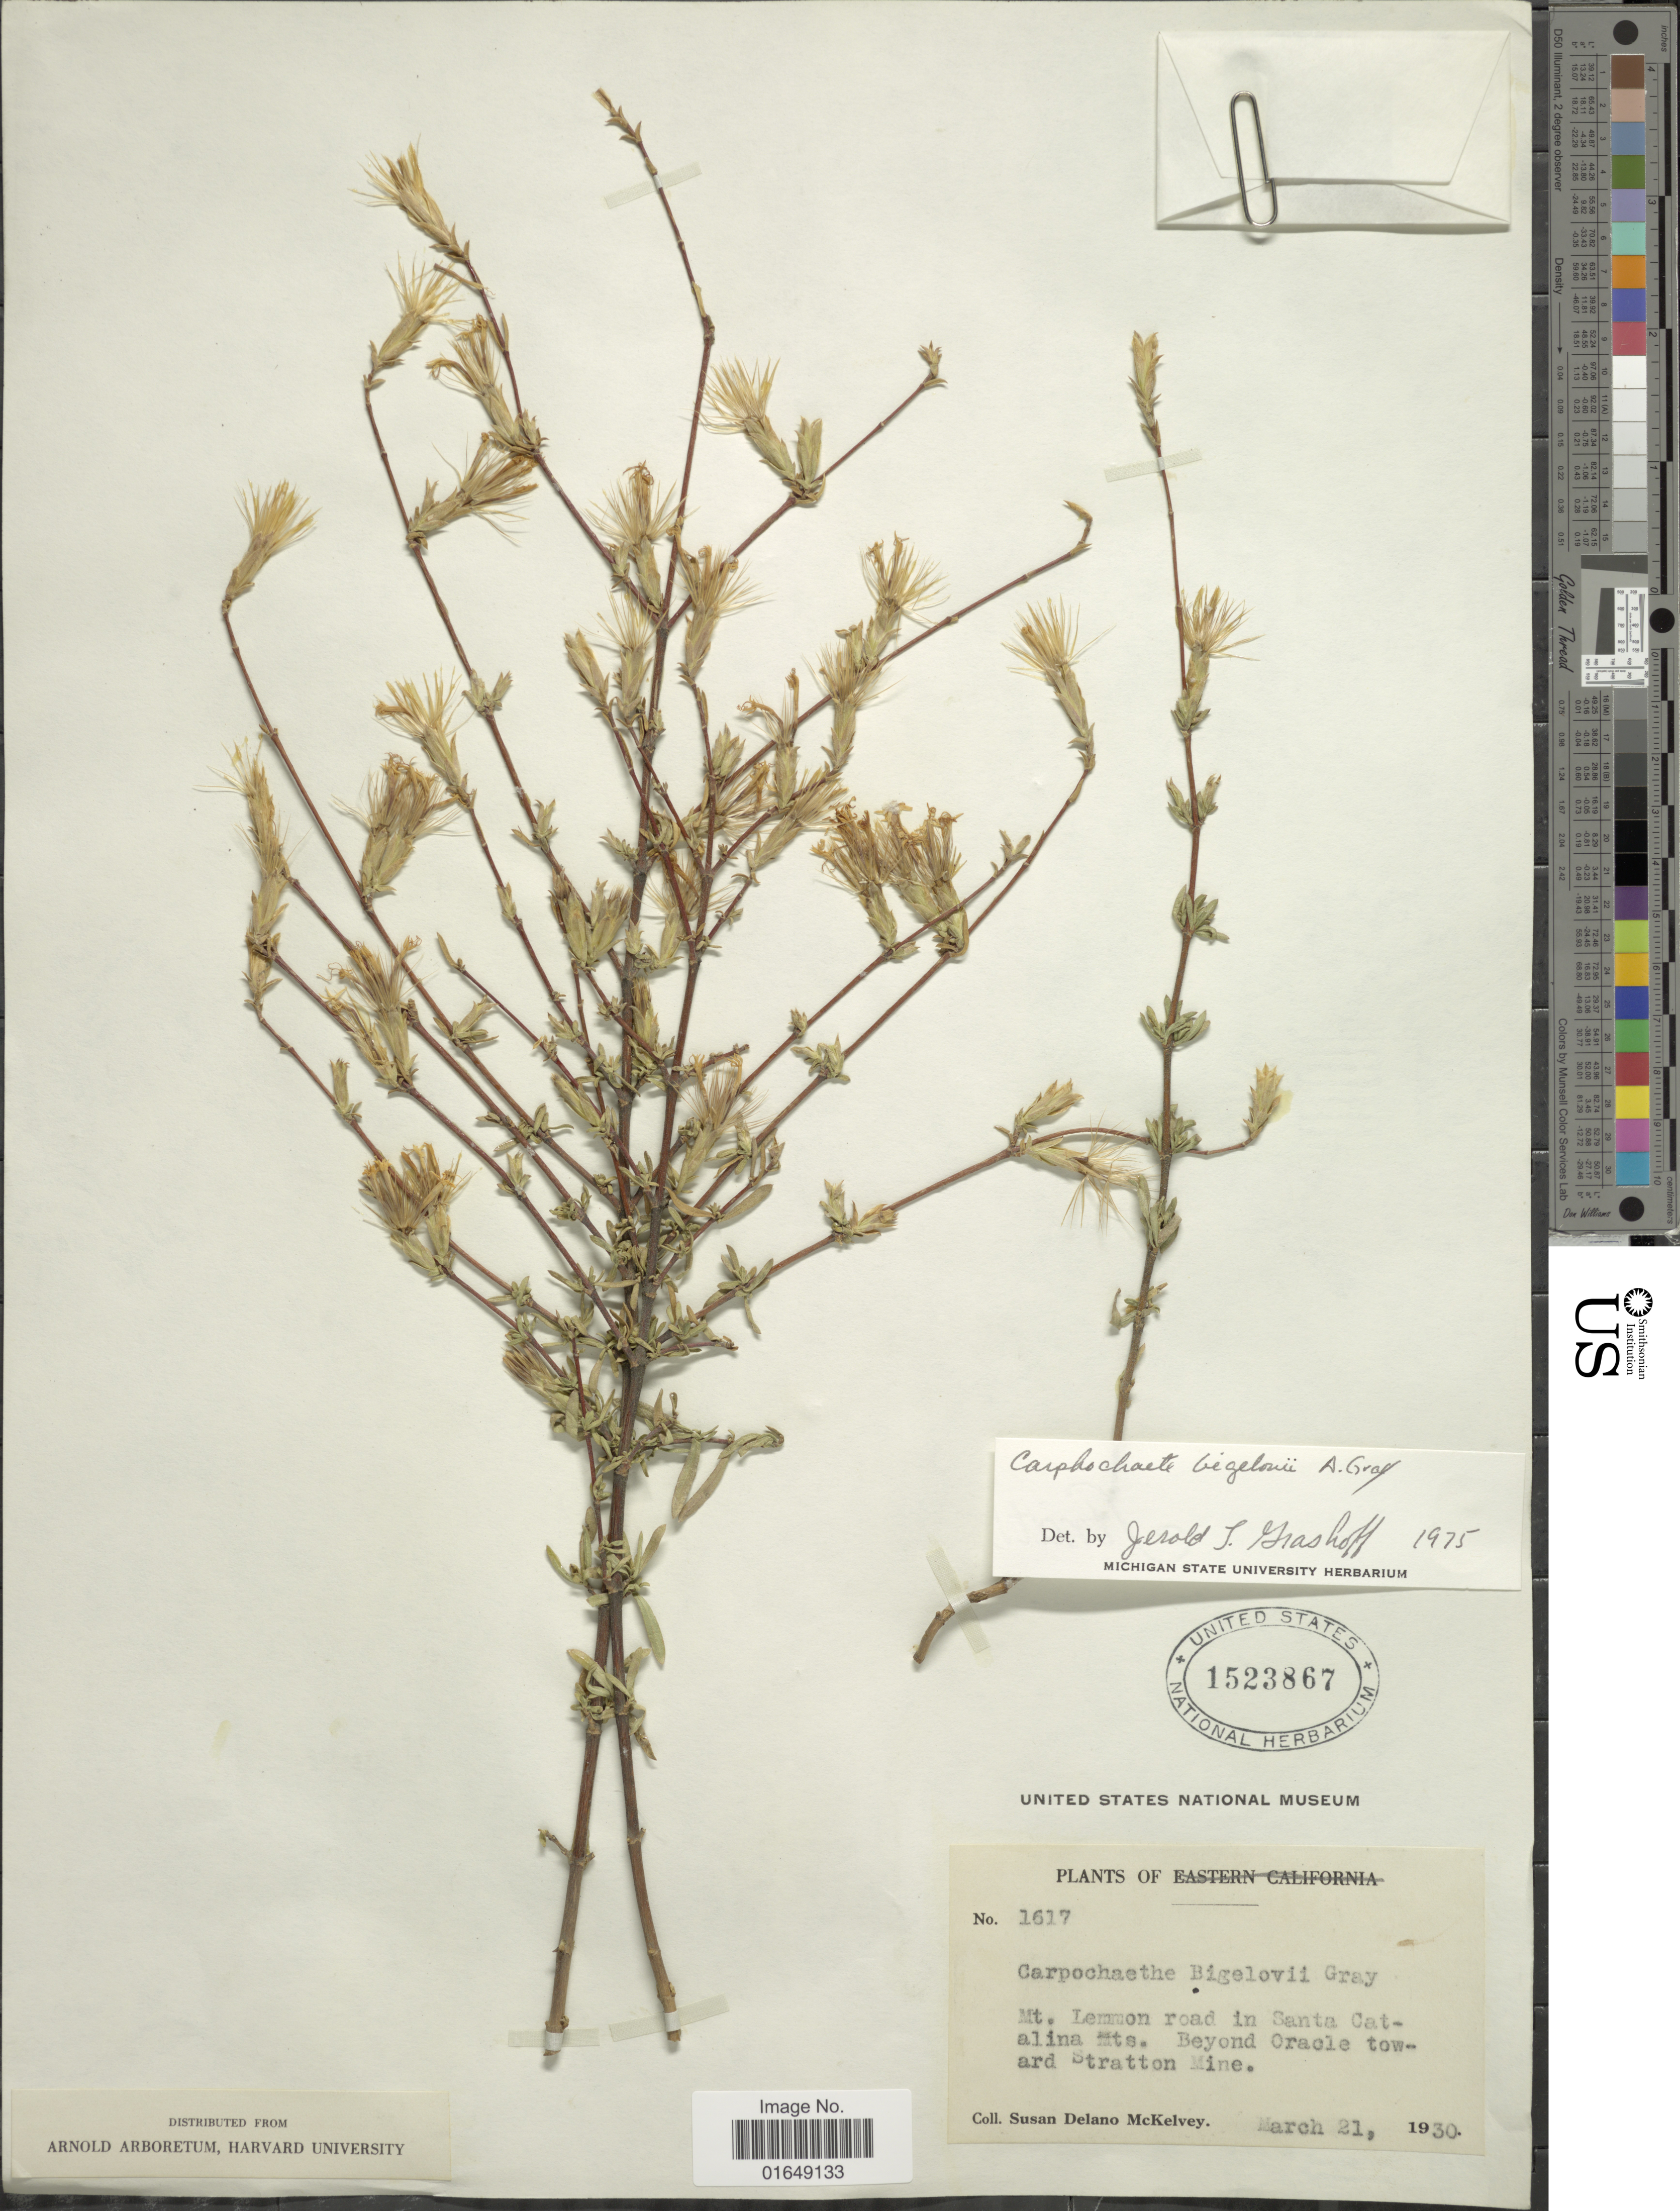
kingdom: Plantae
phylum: Tracheophyta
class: Magnoliopsida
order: Asterales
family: Asteraceae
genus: Carphochaete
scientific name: Carphochaete bigelovii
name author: A. Gray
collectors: S. A. McKelvey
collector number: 1617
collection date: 1930-03-21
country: United States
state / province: Arizona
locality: Mt. Lemmon road in Santa Catalina Mts, beyond Oracle toward Stratton Mine.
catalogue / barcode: US 1523867